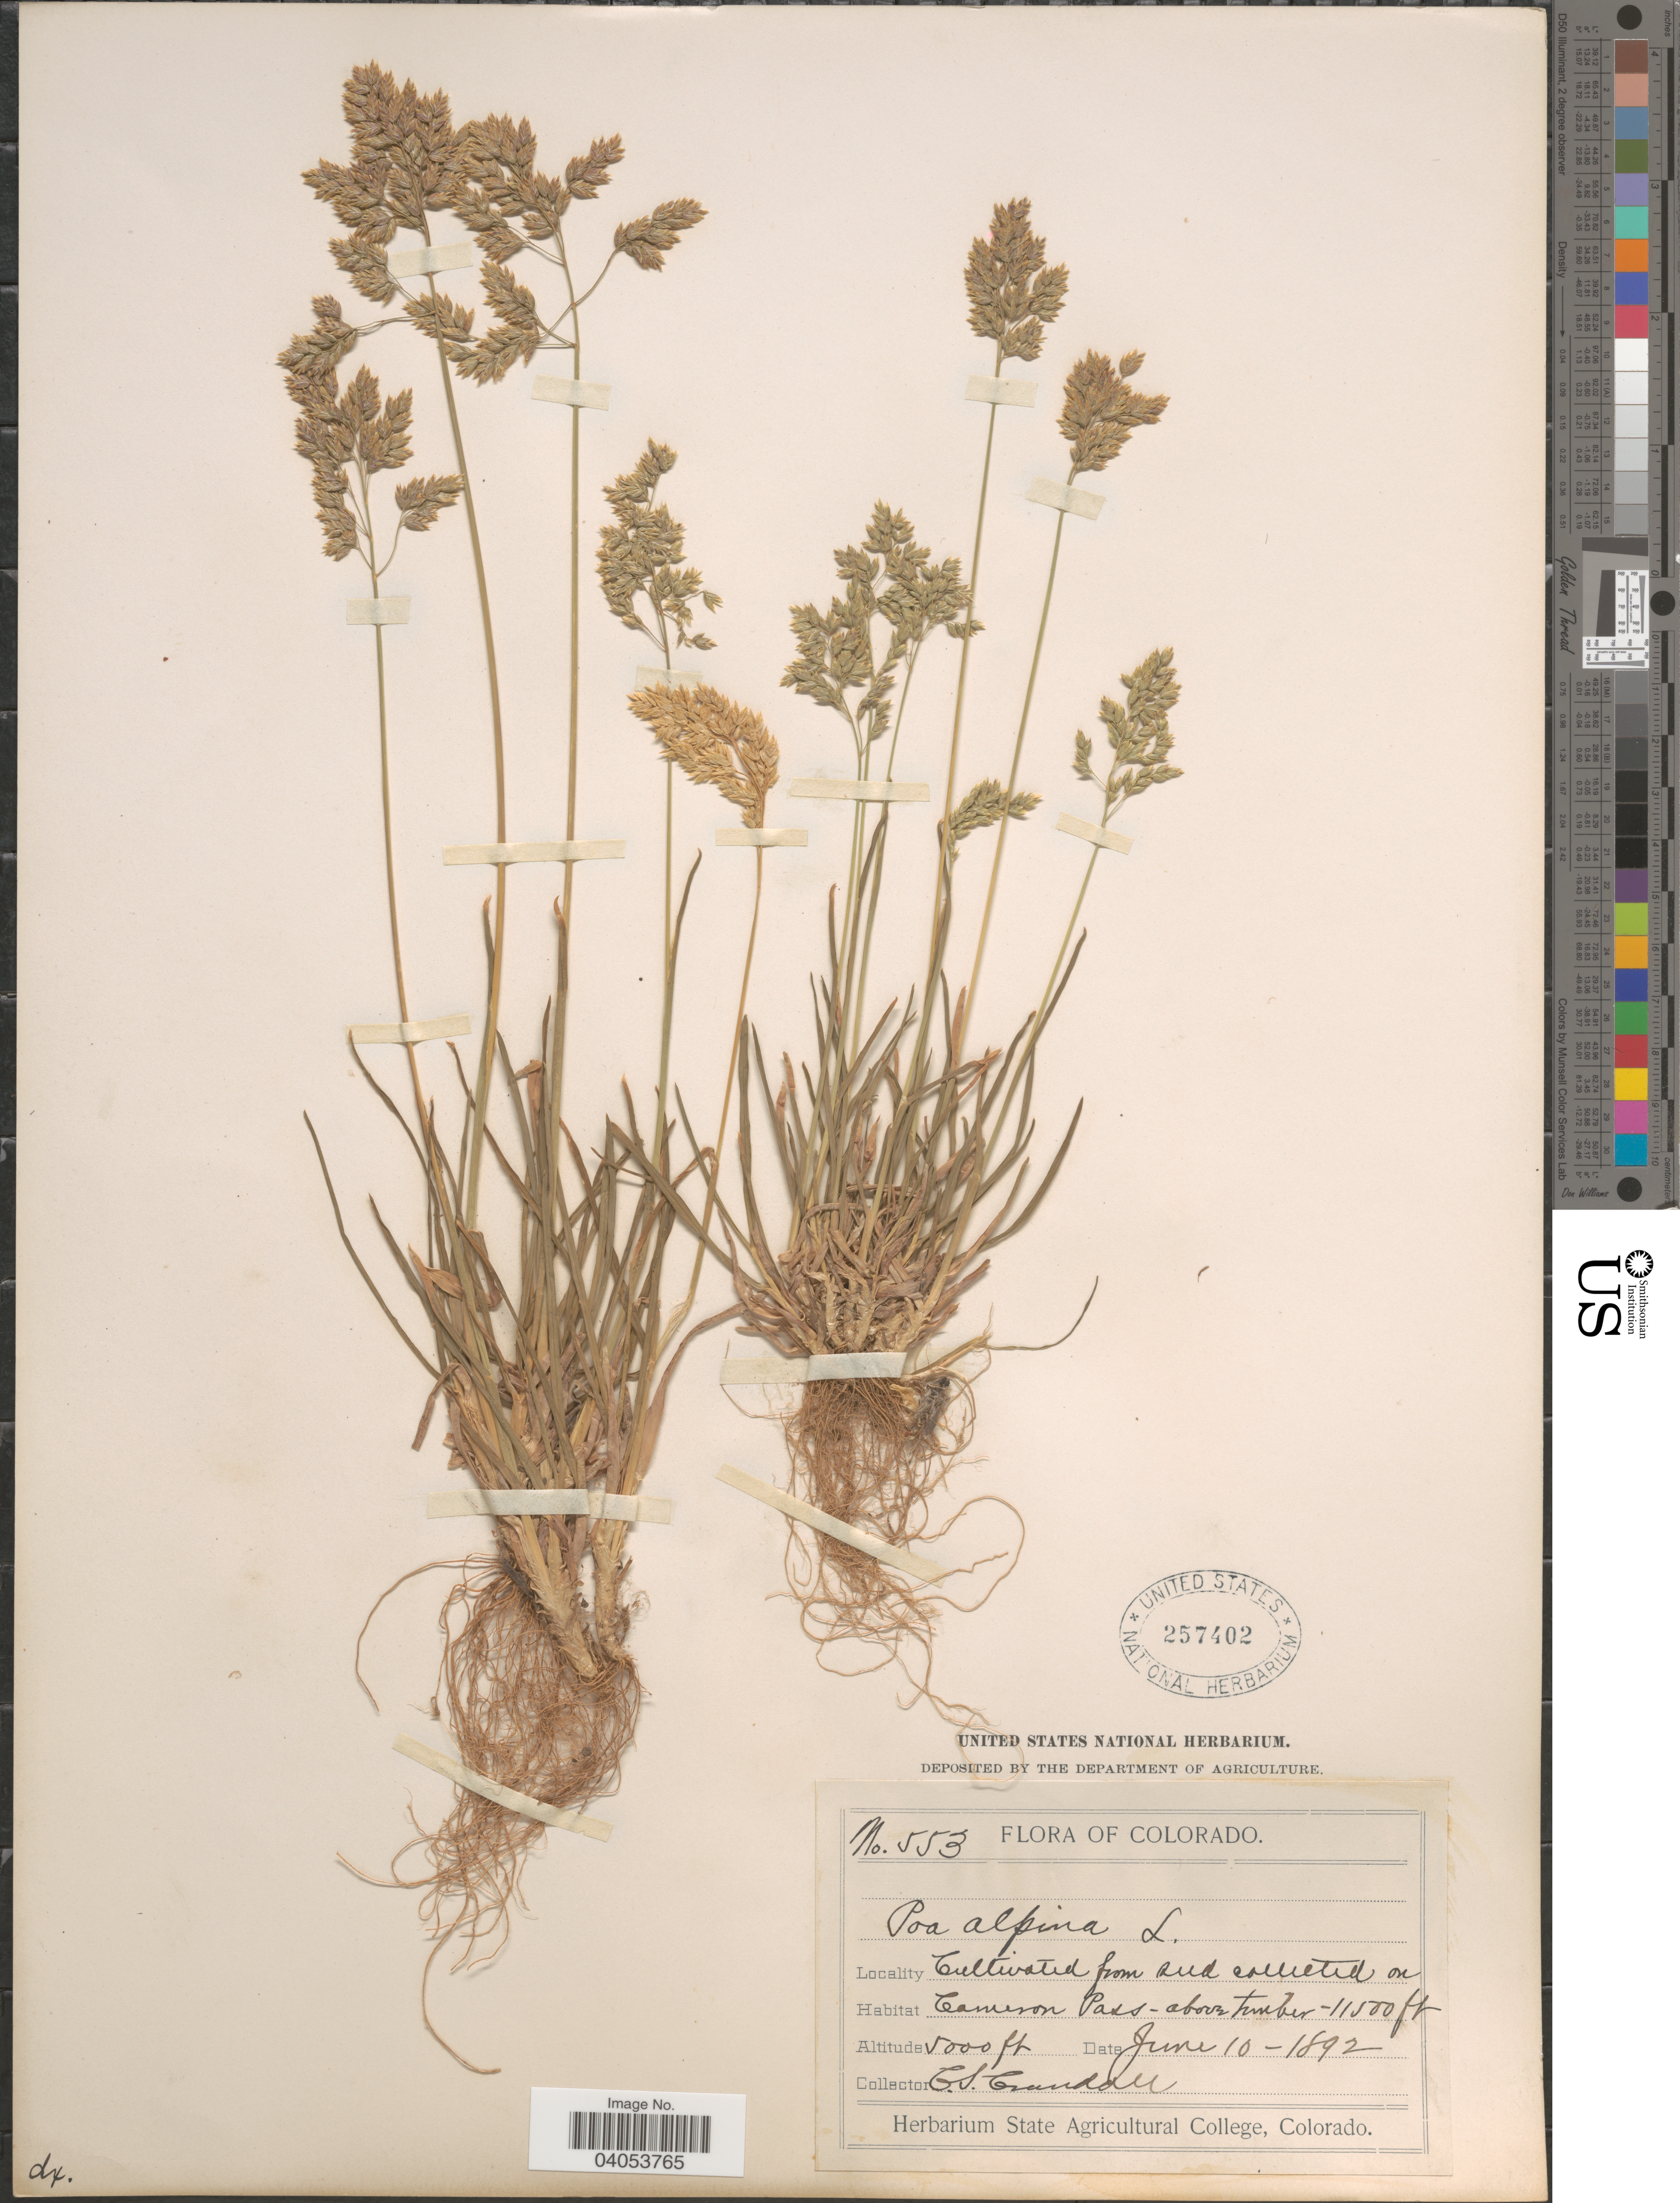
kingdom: Plantae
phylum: Tracheophyta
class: Liliopsida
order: Poales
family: Poaceae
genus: Poa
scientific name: Poa alpina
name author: L.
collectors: C. Crandall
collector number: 553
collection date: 1892-06-10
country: United States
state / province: Colorado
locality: Cultivated from seed collected on Cameron Pass- above timber.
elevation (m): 3505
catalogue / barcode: US 257402